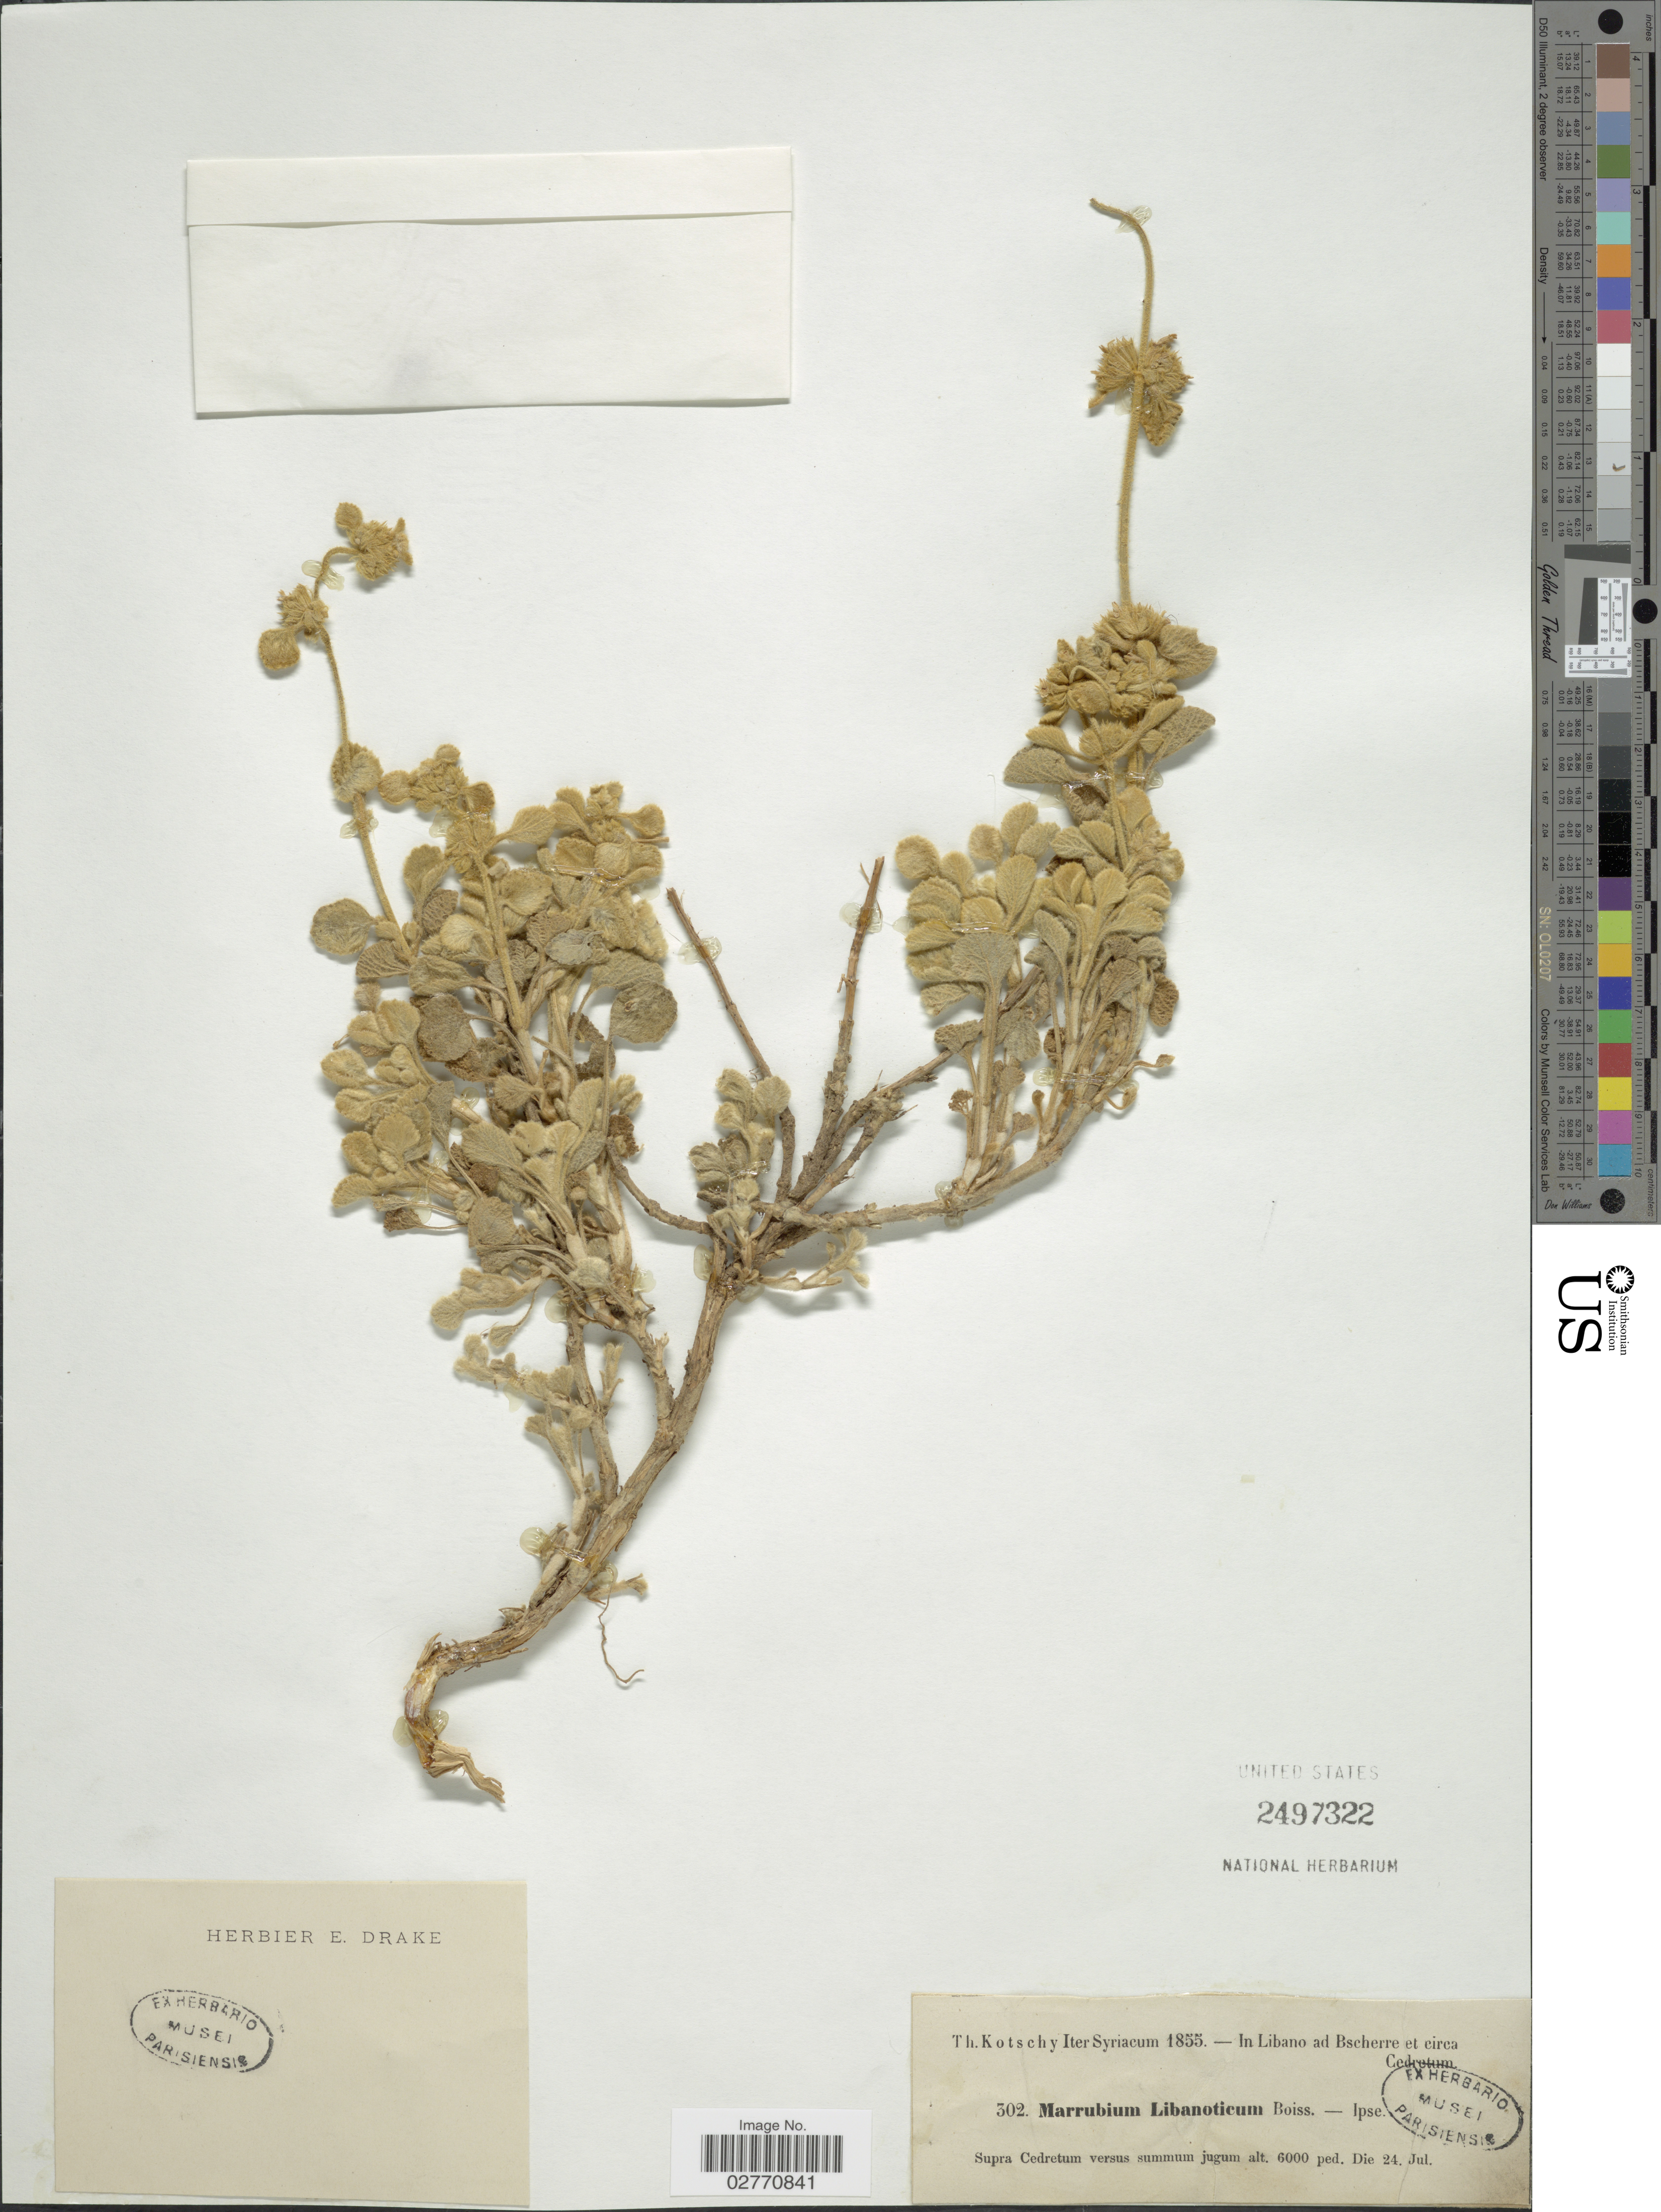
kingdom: Plantae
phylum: Tracheophyta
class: Magnoliopsida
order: Lamiales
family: Lamiaceae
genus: Marrubium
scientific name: Marrubium libanoticum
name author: Boiss.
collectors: K. G. Kotschy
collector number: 302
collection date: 1855-07-24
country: Syria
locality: Syriacum. In Libano ad Bscherre et circa Cedretum. Supra Cedretum versus summun jugum.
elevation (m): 1829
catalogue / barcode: US 2497322